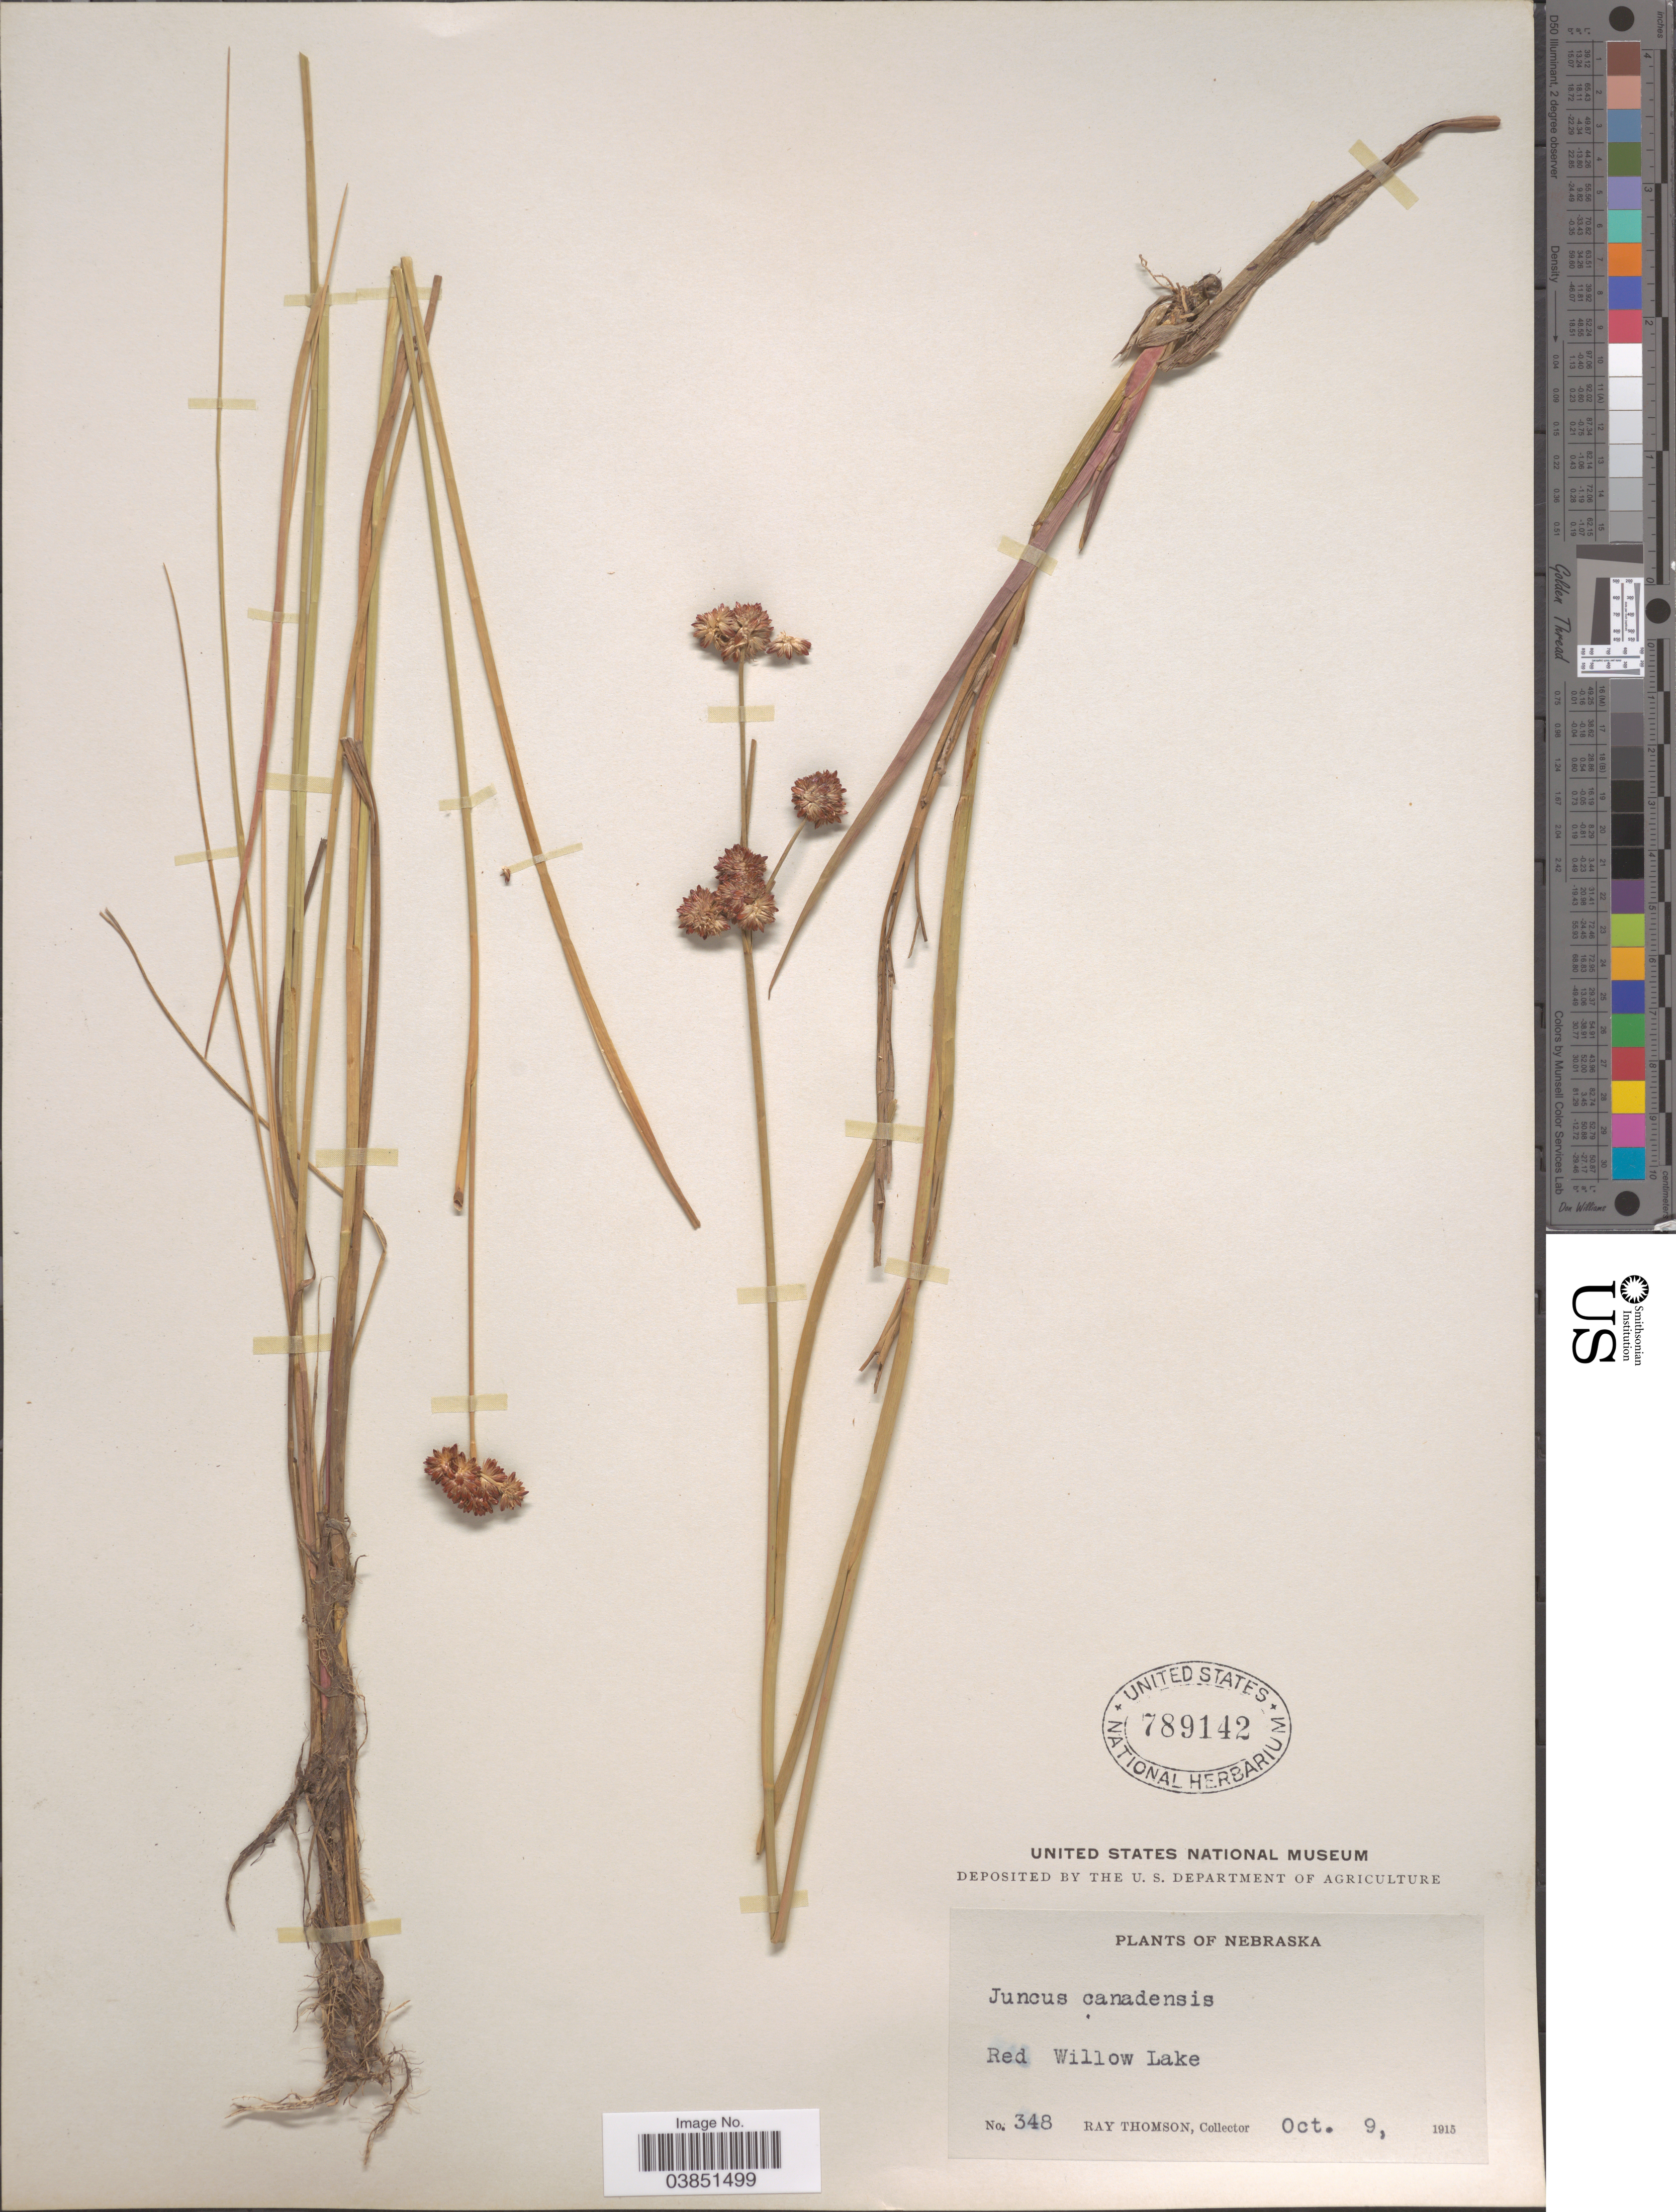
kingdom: Plantae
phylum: Tracheophyta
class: Liliopsida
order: Poales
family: Juncaceae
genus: Juncus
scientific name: Juncus canadensis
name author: J. Gay ex Laharpe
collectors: R. Thomson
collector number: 348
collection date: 1915-10-09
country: United States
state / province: Nebraska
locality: Red Willow Lake.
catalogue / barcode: US 789142